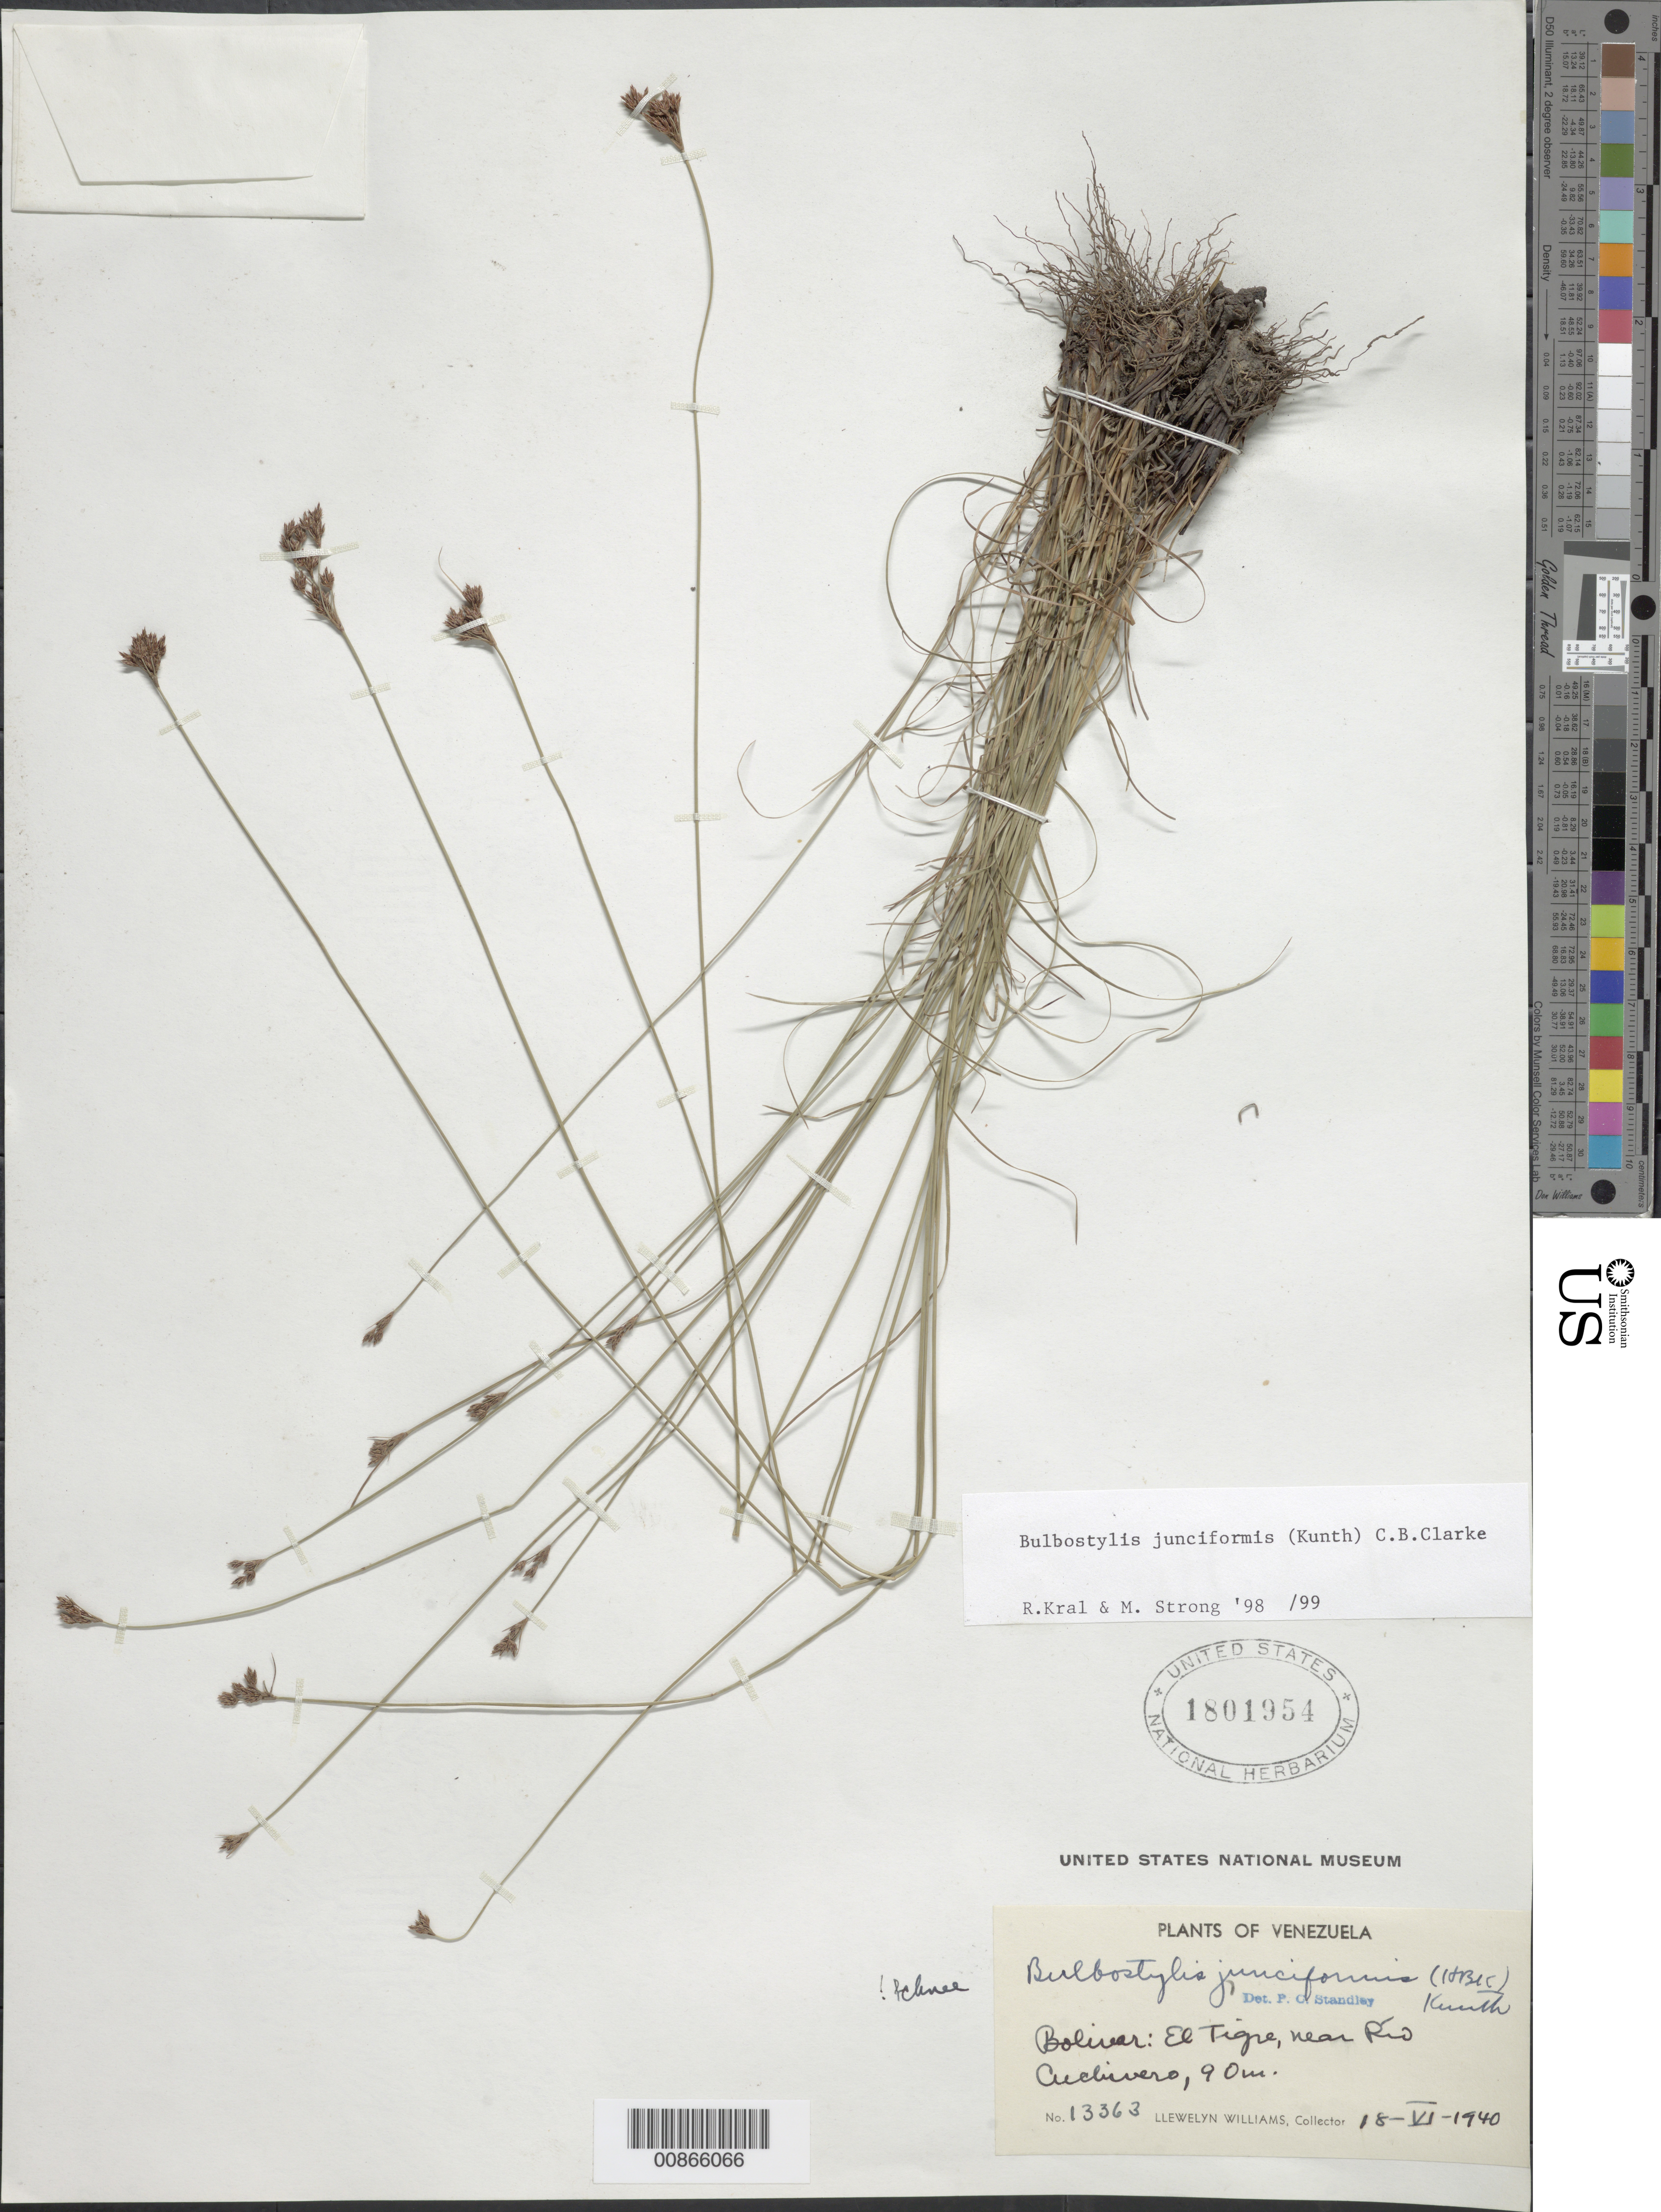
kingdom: Plantae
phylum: Tracheophyta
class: Liliopsida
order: Poales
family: Cyperaceae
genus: Bulbostylis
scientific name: Bulbostylis junciformis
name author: (Kunth) C.B. Clarke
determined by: Kral, R.; Strong, M. T.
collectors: Ll. Williams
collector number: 13363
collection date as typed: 18-Jun-40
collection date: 1940-06-18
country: Venezuela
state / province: Bolívar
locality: El Tigre, cerca de El Río Cuchivero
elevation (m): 90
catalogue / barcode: US 1801954